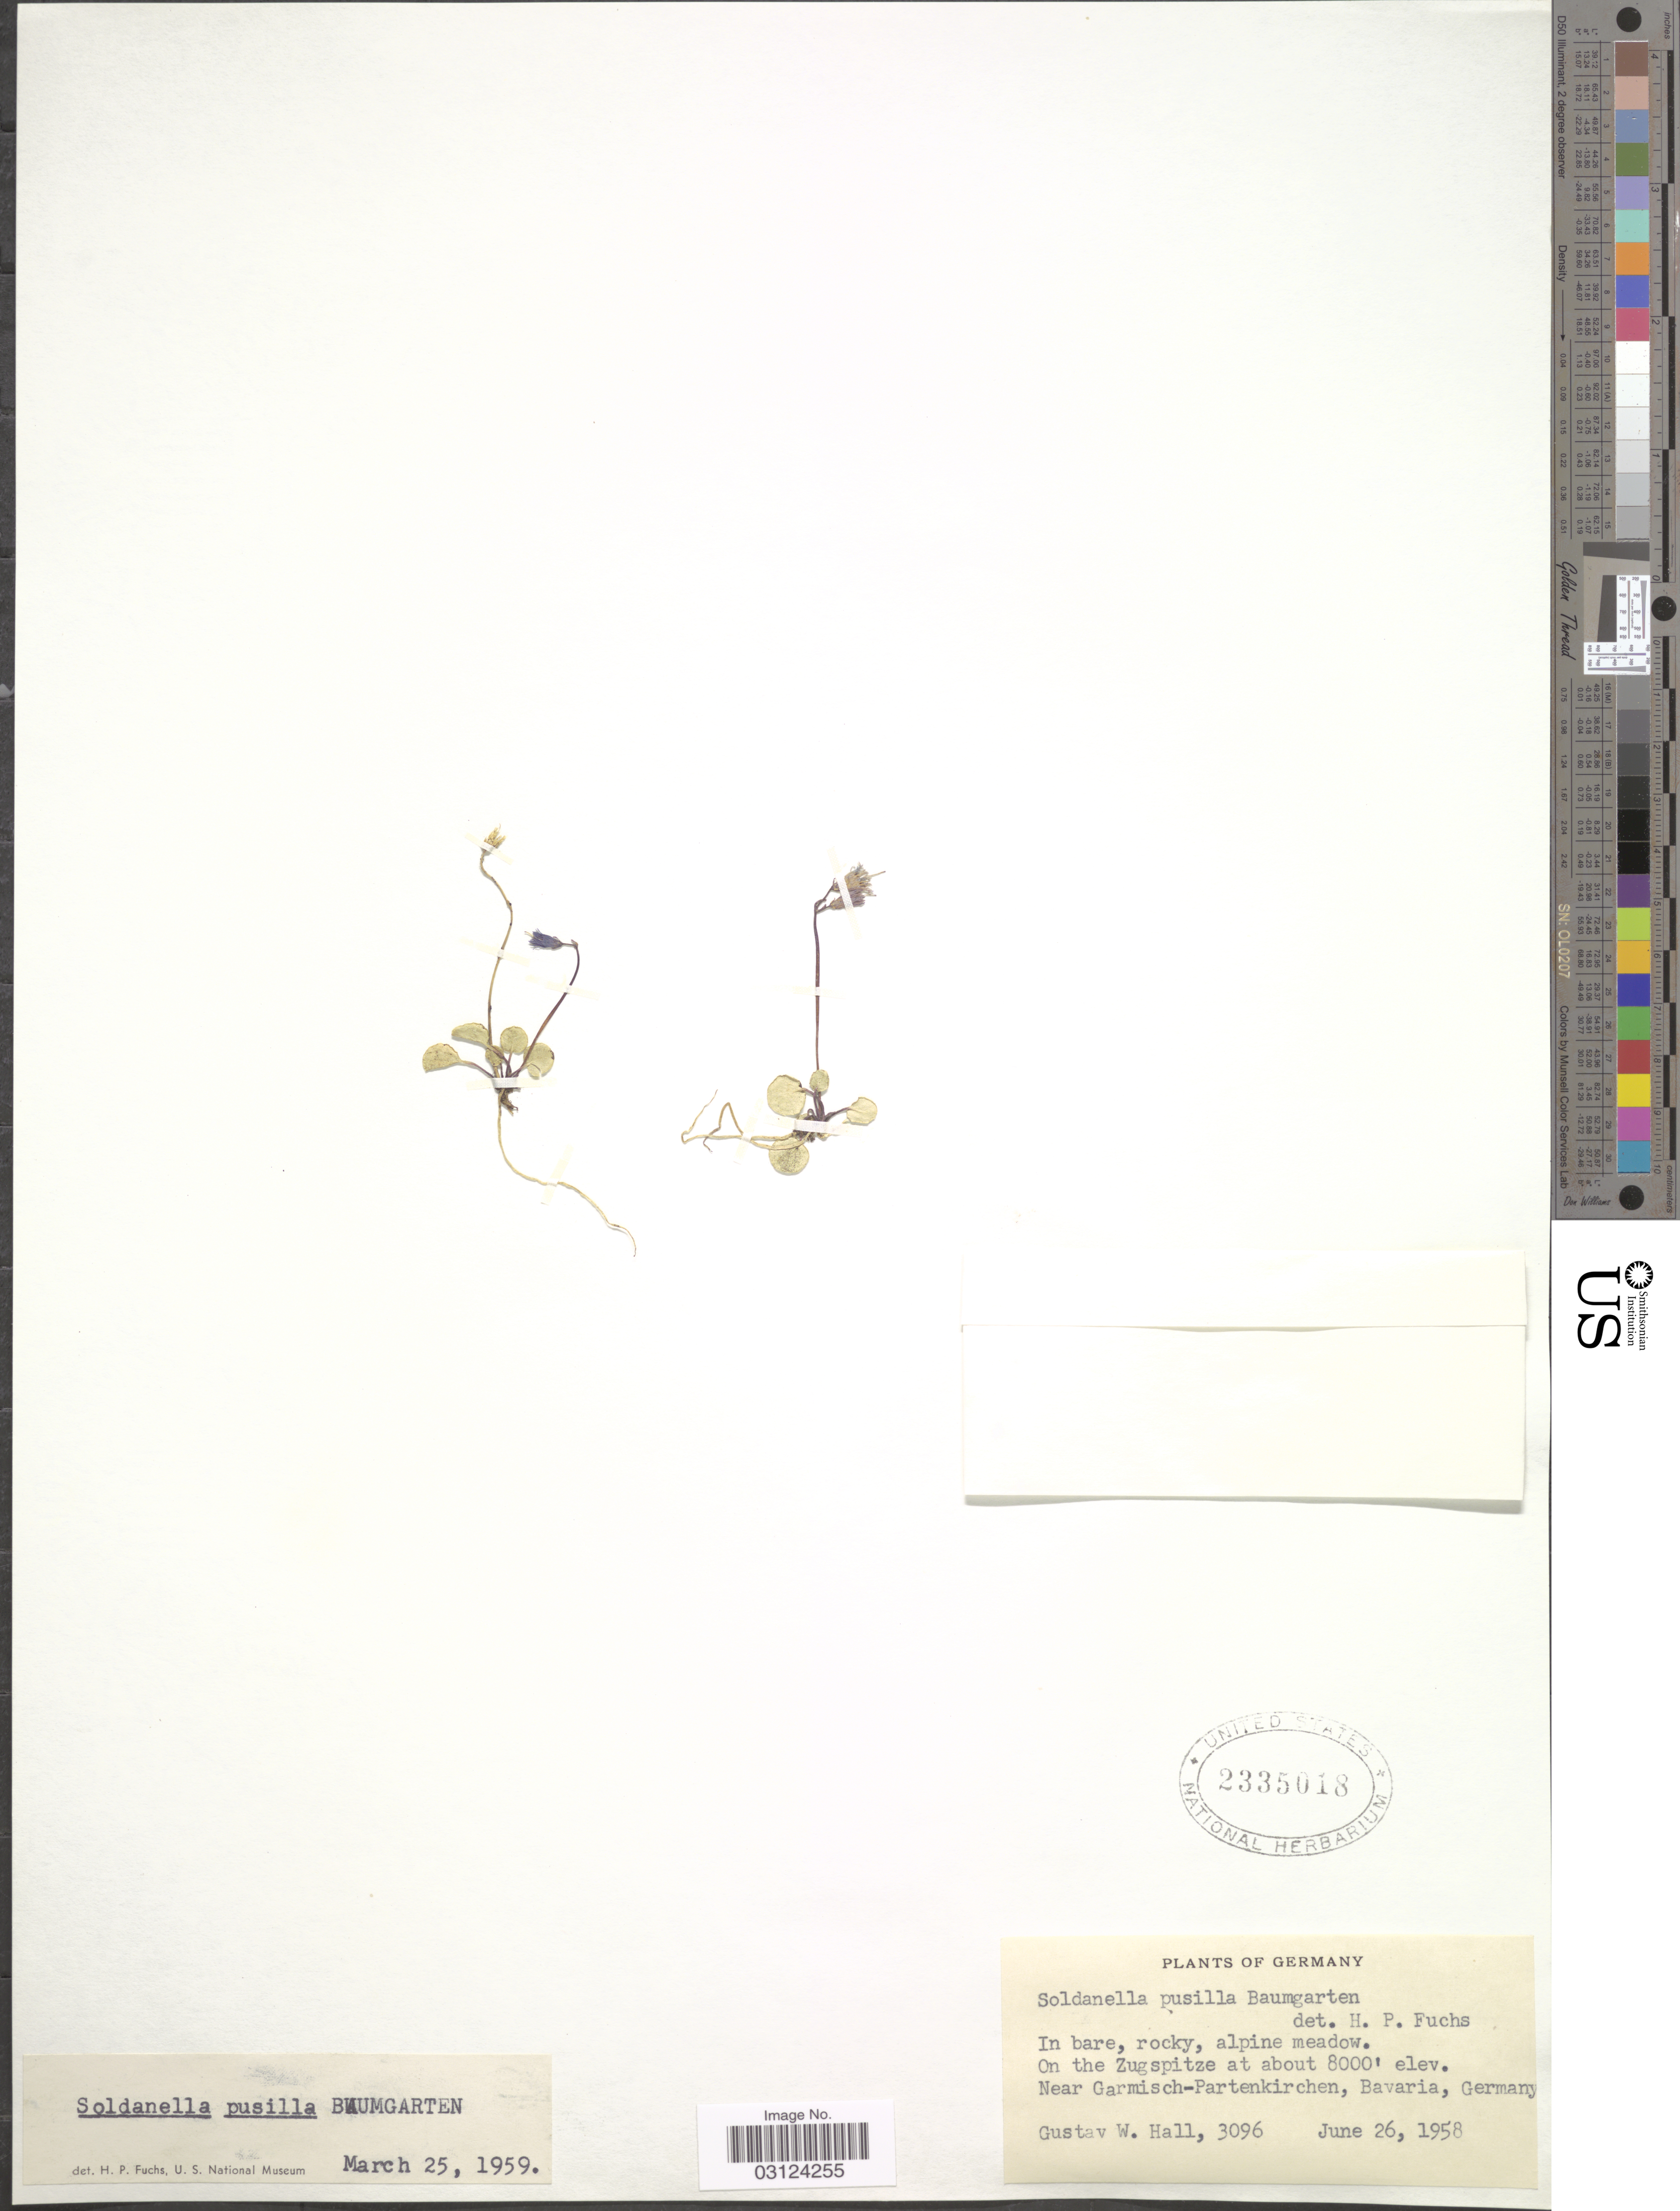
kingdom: Plantae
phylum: Tracheophyta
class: Magnoliopsida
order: Ericales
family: Primulaceae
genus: Soldanella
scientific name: Soldanella pusilla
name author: Baumg.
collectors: G. Hall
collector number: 3096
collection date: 1958-06-26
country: Germany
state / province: Bayern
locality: Near Garmisch-Partenkirchen, Bavaria.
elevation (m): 2438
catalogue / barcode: US 2335018